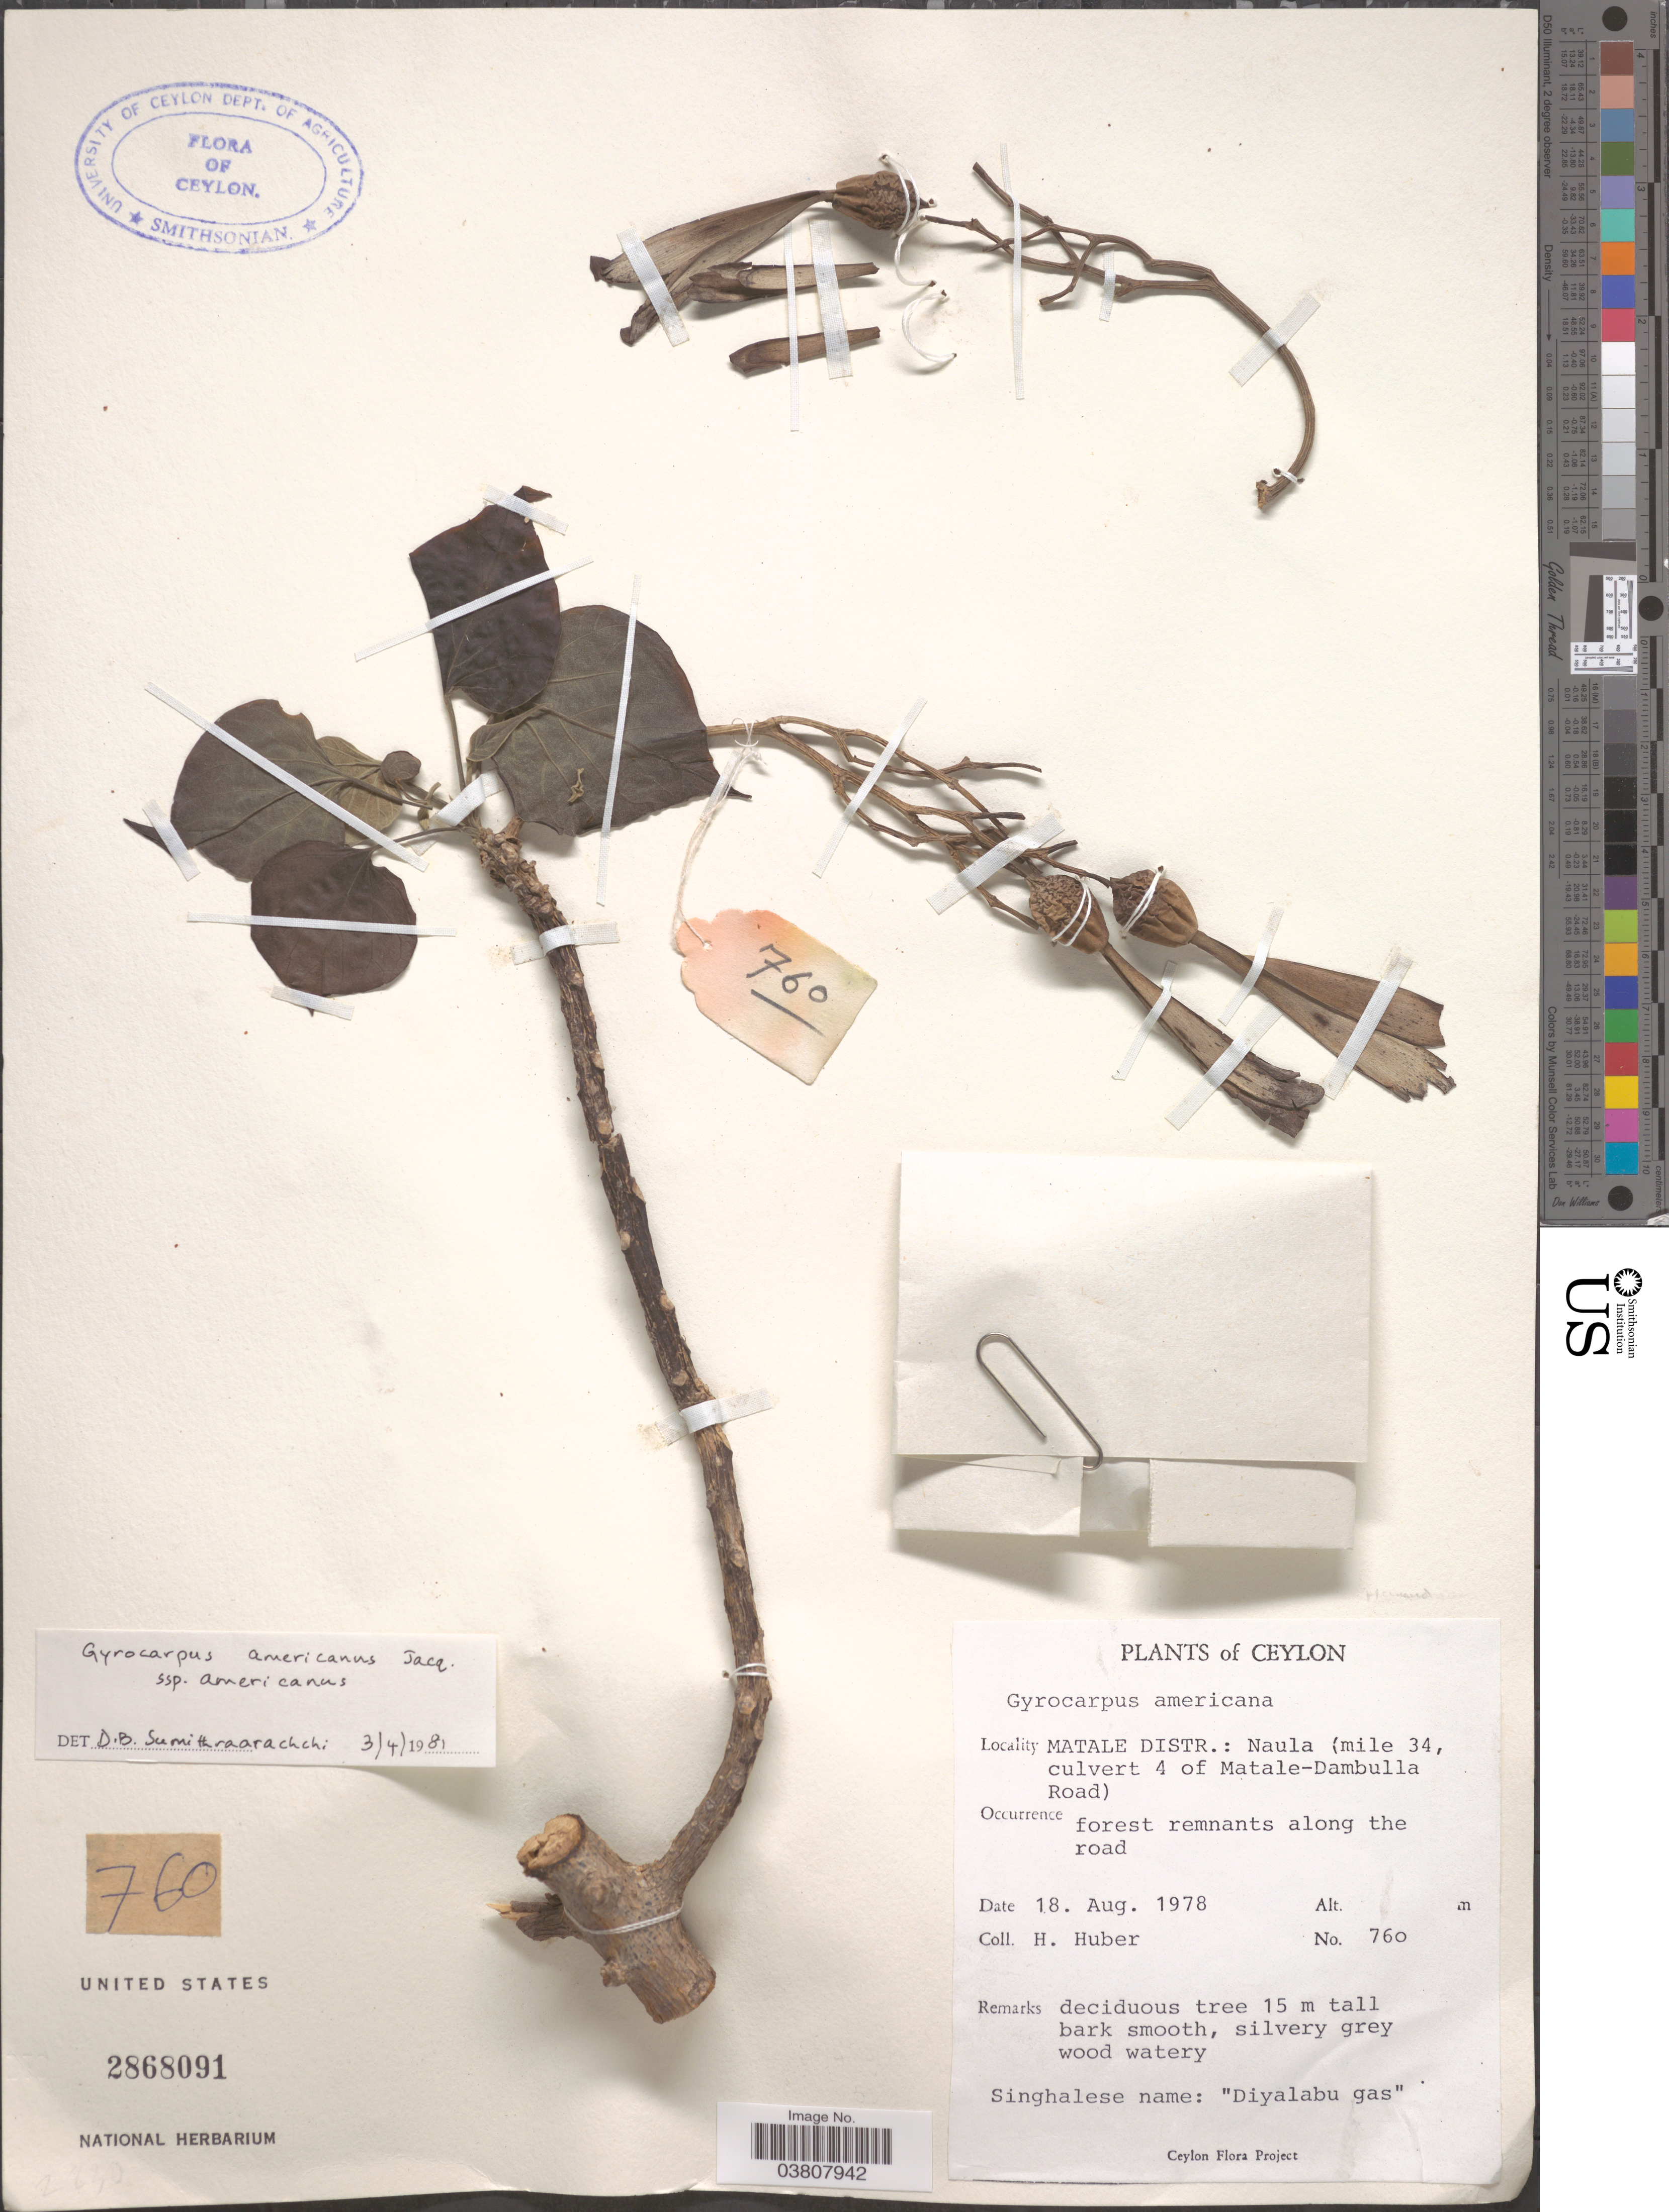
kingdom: Plantae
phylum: Tracheophyta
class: Magnoliopsida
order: Laurales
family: Hernandiaceae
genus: Gyrocarpus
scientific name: Gyrocarpus americanus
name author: Jacq.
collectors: H. Huber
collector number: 760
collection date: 1978-08-18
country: Sri Lanka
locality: Ceylon. Matale Distr.: Naula (mile 34, culvert 4 of Matale-Dambulla Road).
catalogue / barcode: US 2868091